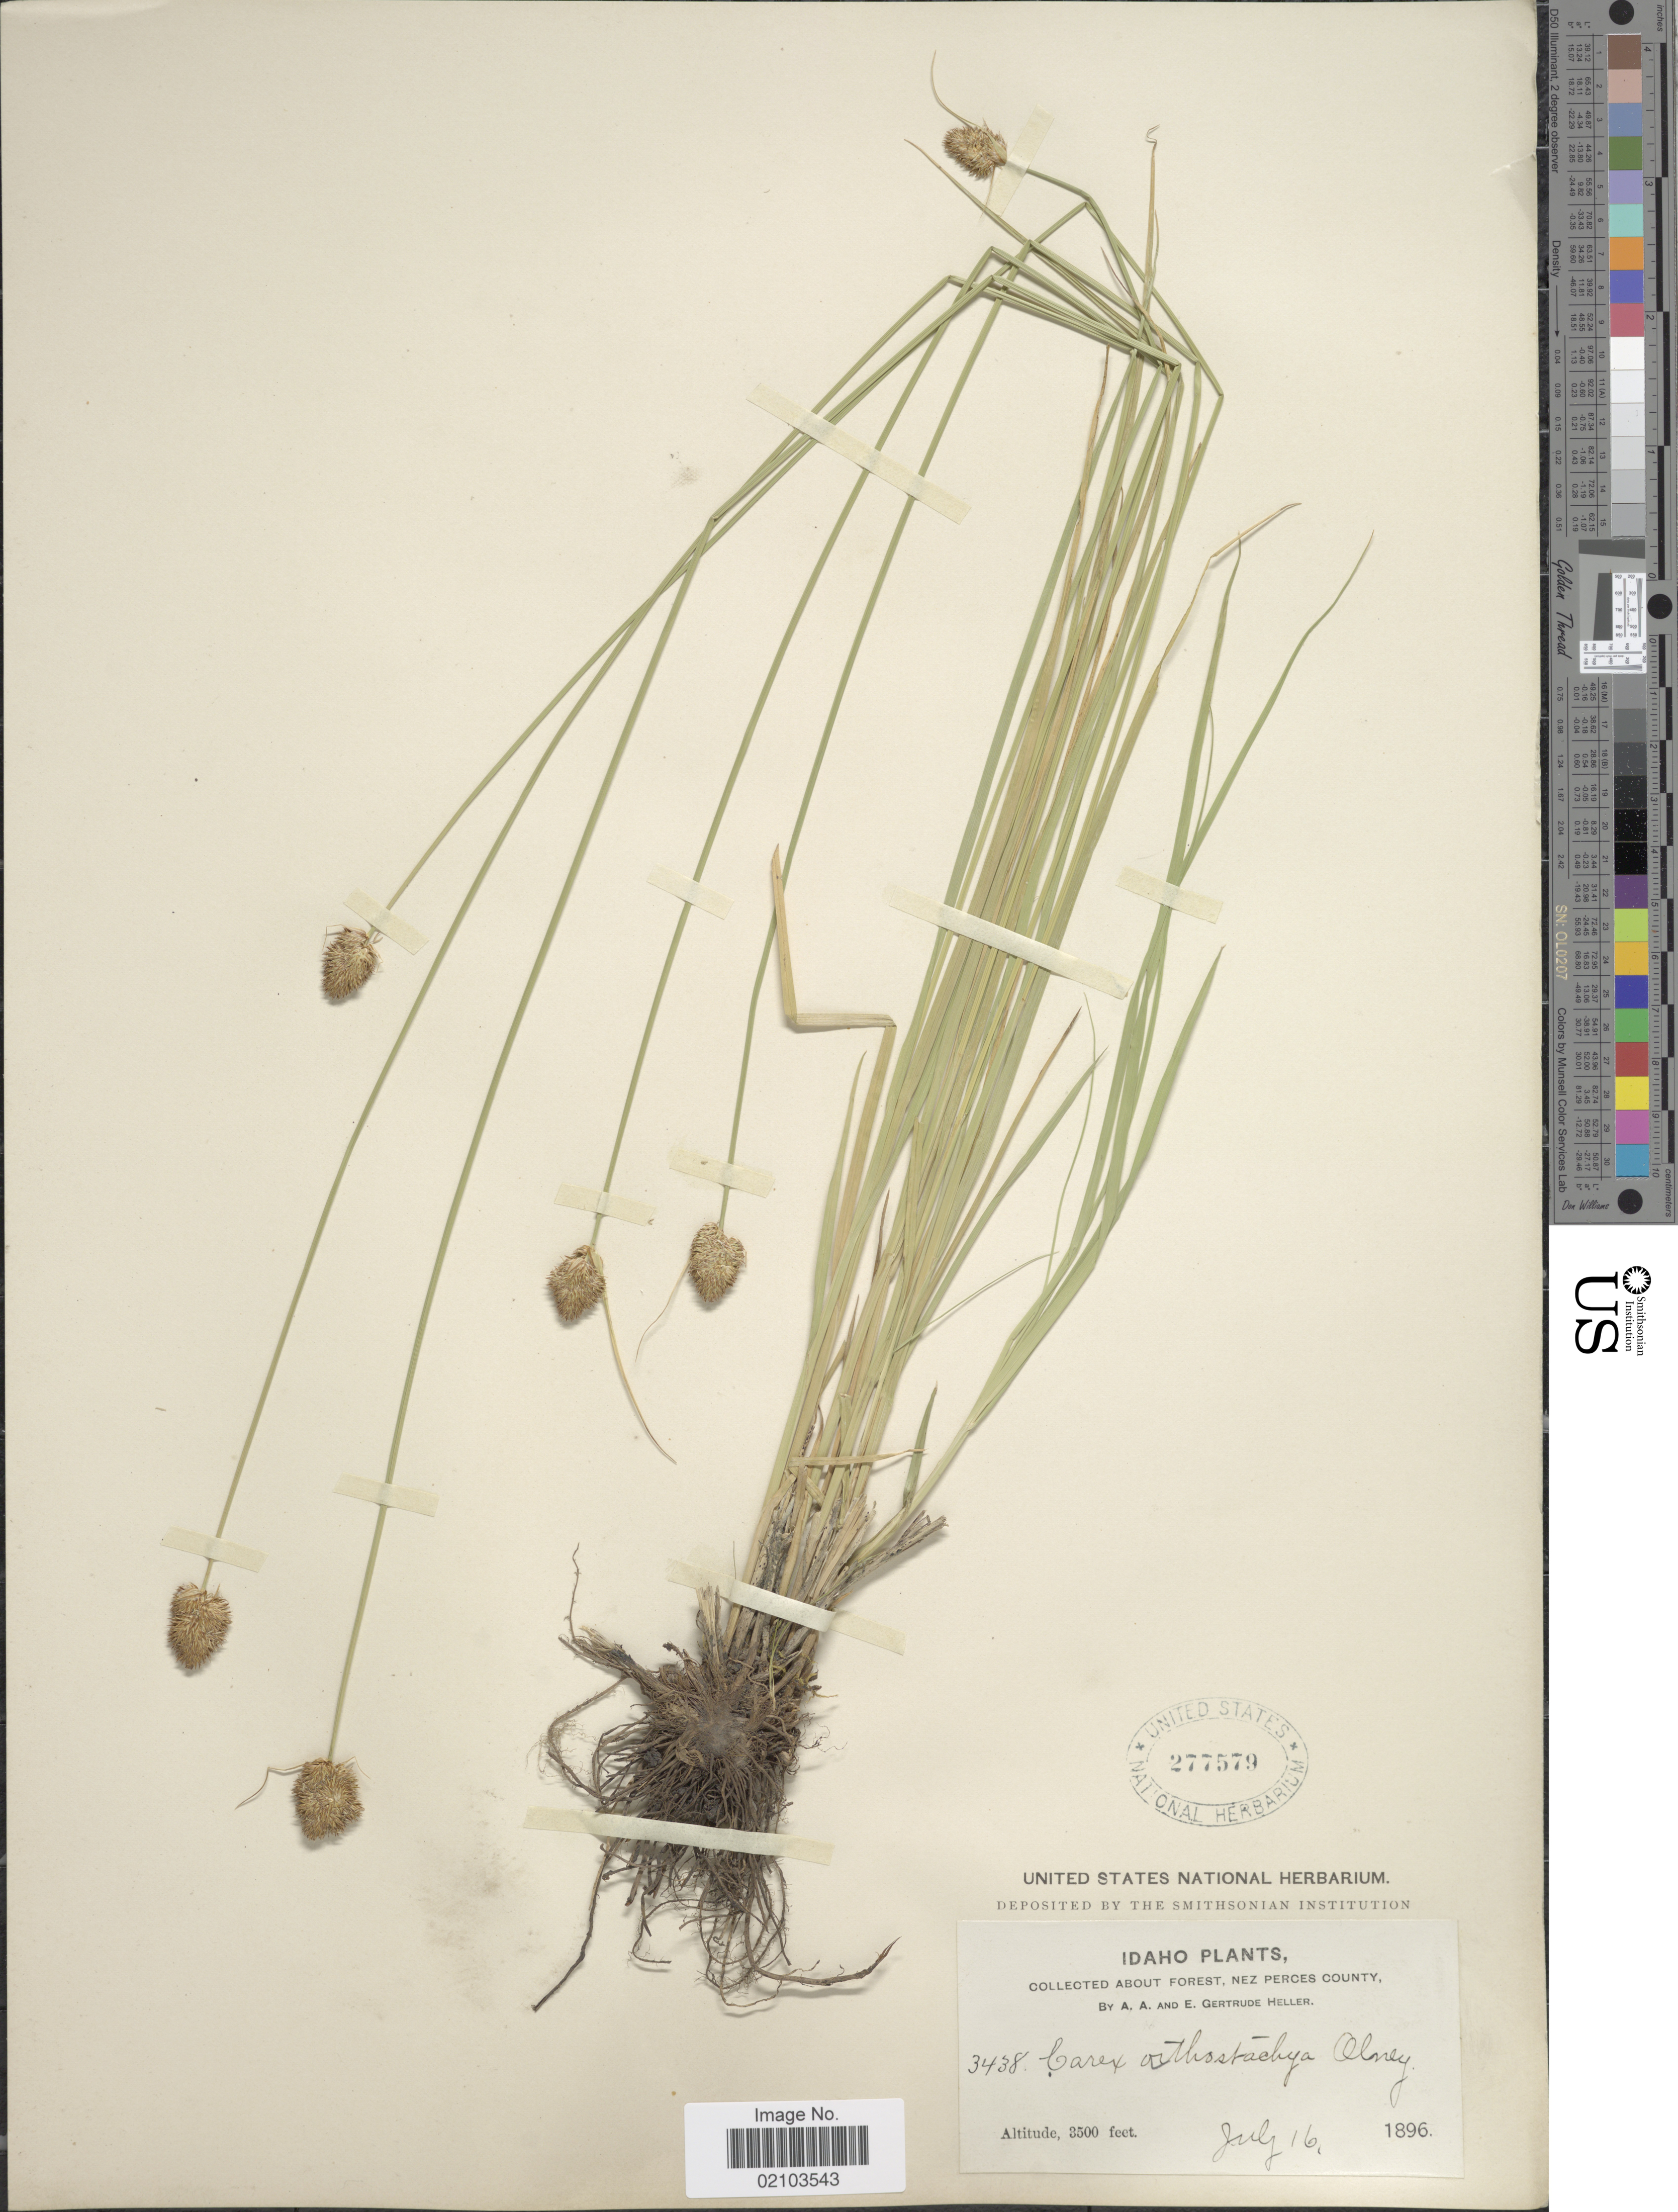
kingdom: Plantae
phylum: Tracheophyta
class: Liliopsida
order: Poales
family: Cyperaceae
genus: Carex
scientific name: Carex athrostachya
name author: Olney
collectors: A. A. Heller & E. Gertrude Heller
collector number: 3438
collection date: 1896-07-16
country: United States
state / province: Idaho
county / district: Nez Perce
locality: About forest.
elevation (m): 1067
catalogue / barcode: US 277579